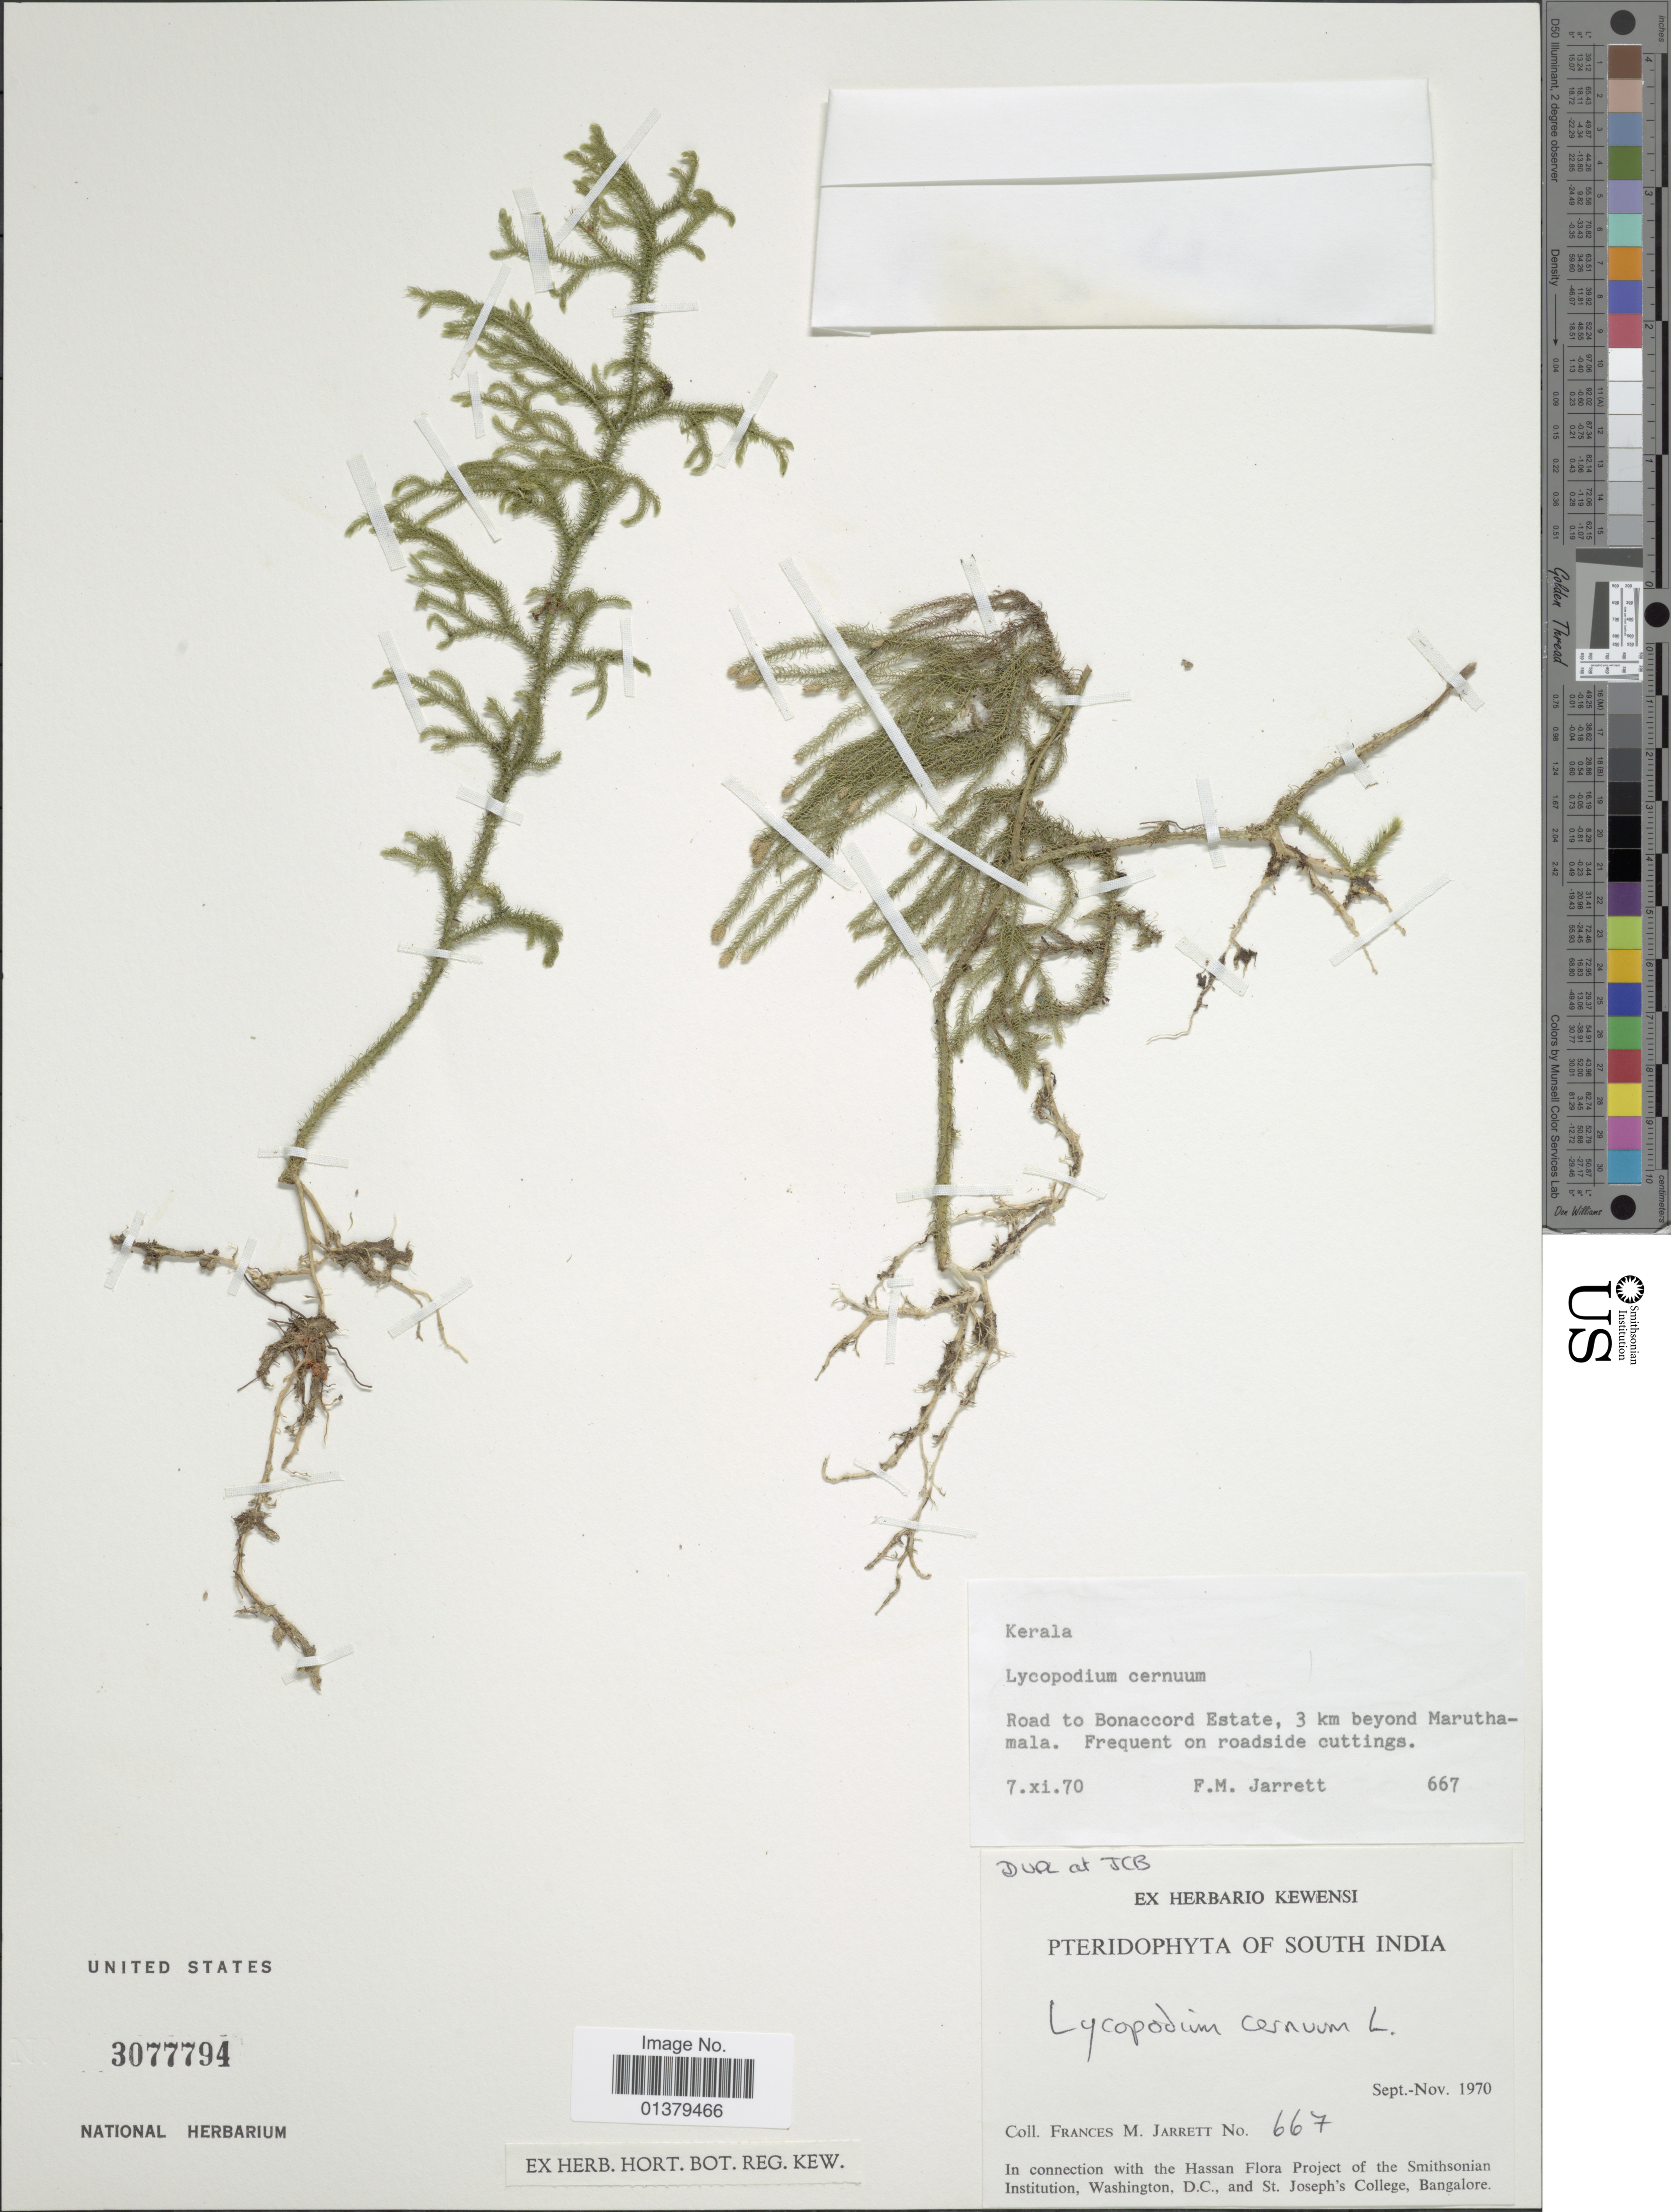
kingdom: Plantae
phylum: Tracheophyta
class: Lycopodiopsida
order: Lycopodiales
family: Lycopodiaceae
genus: Palhinhaea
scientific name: Palhinhaea cernua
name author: (L.) Vasc. & Franco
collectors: F. M. Jarrett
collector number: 667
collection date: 1970-11-07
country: India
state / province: Kerala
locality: Road to Bonaccord Estate, 3 km beyond Maruthamala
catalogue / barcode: US 3077794